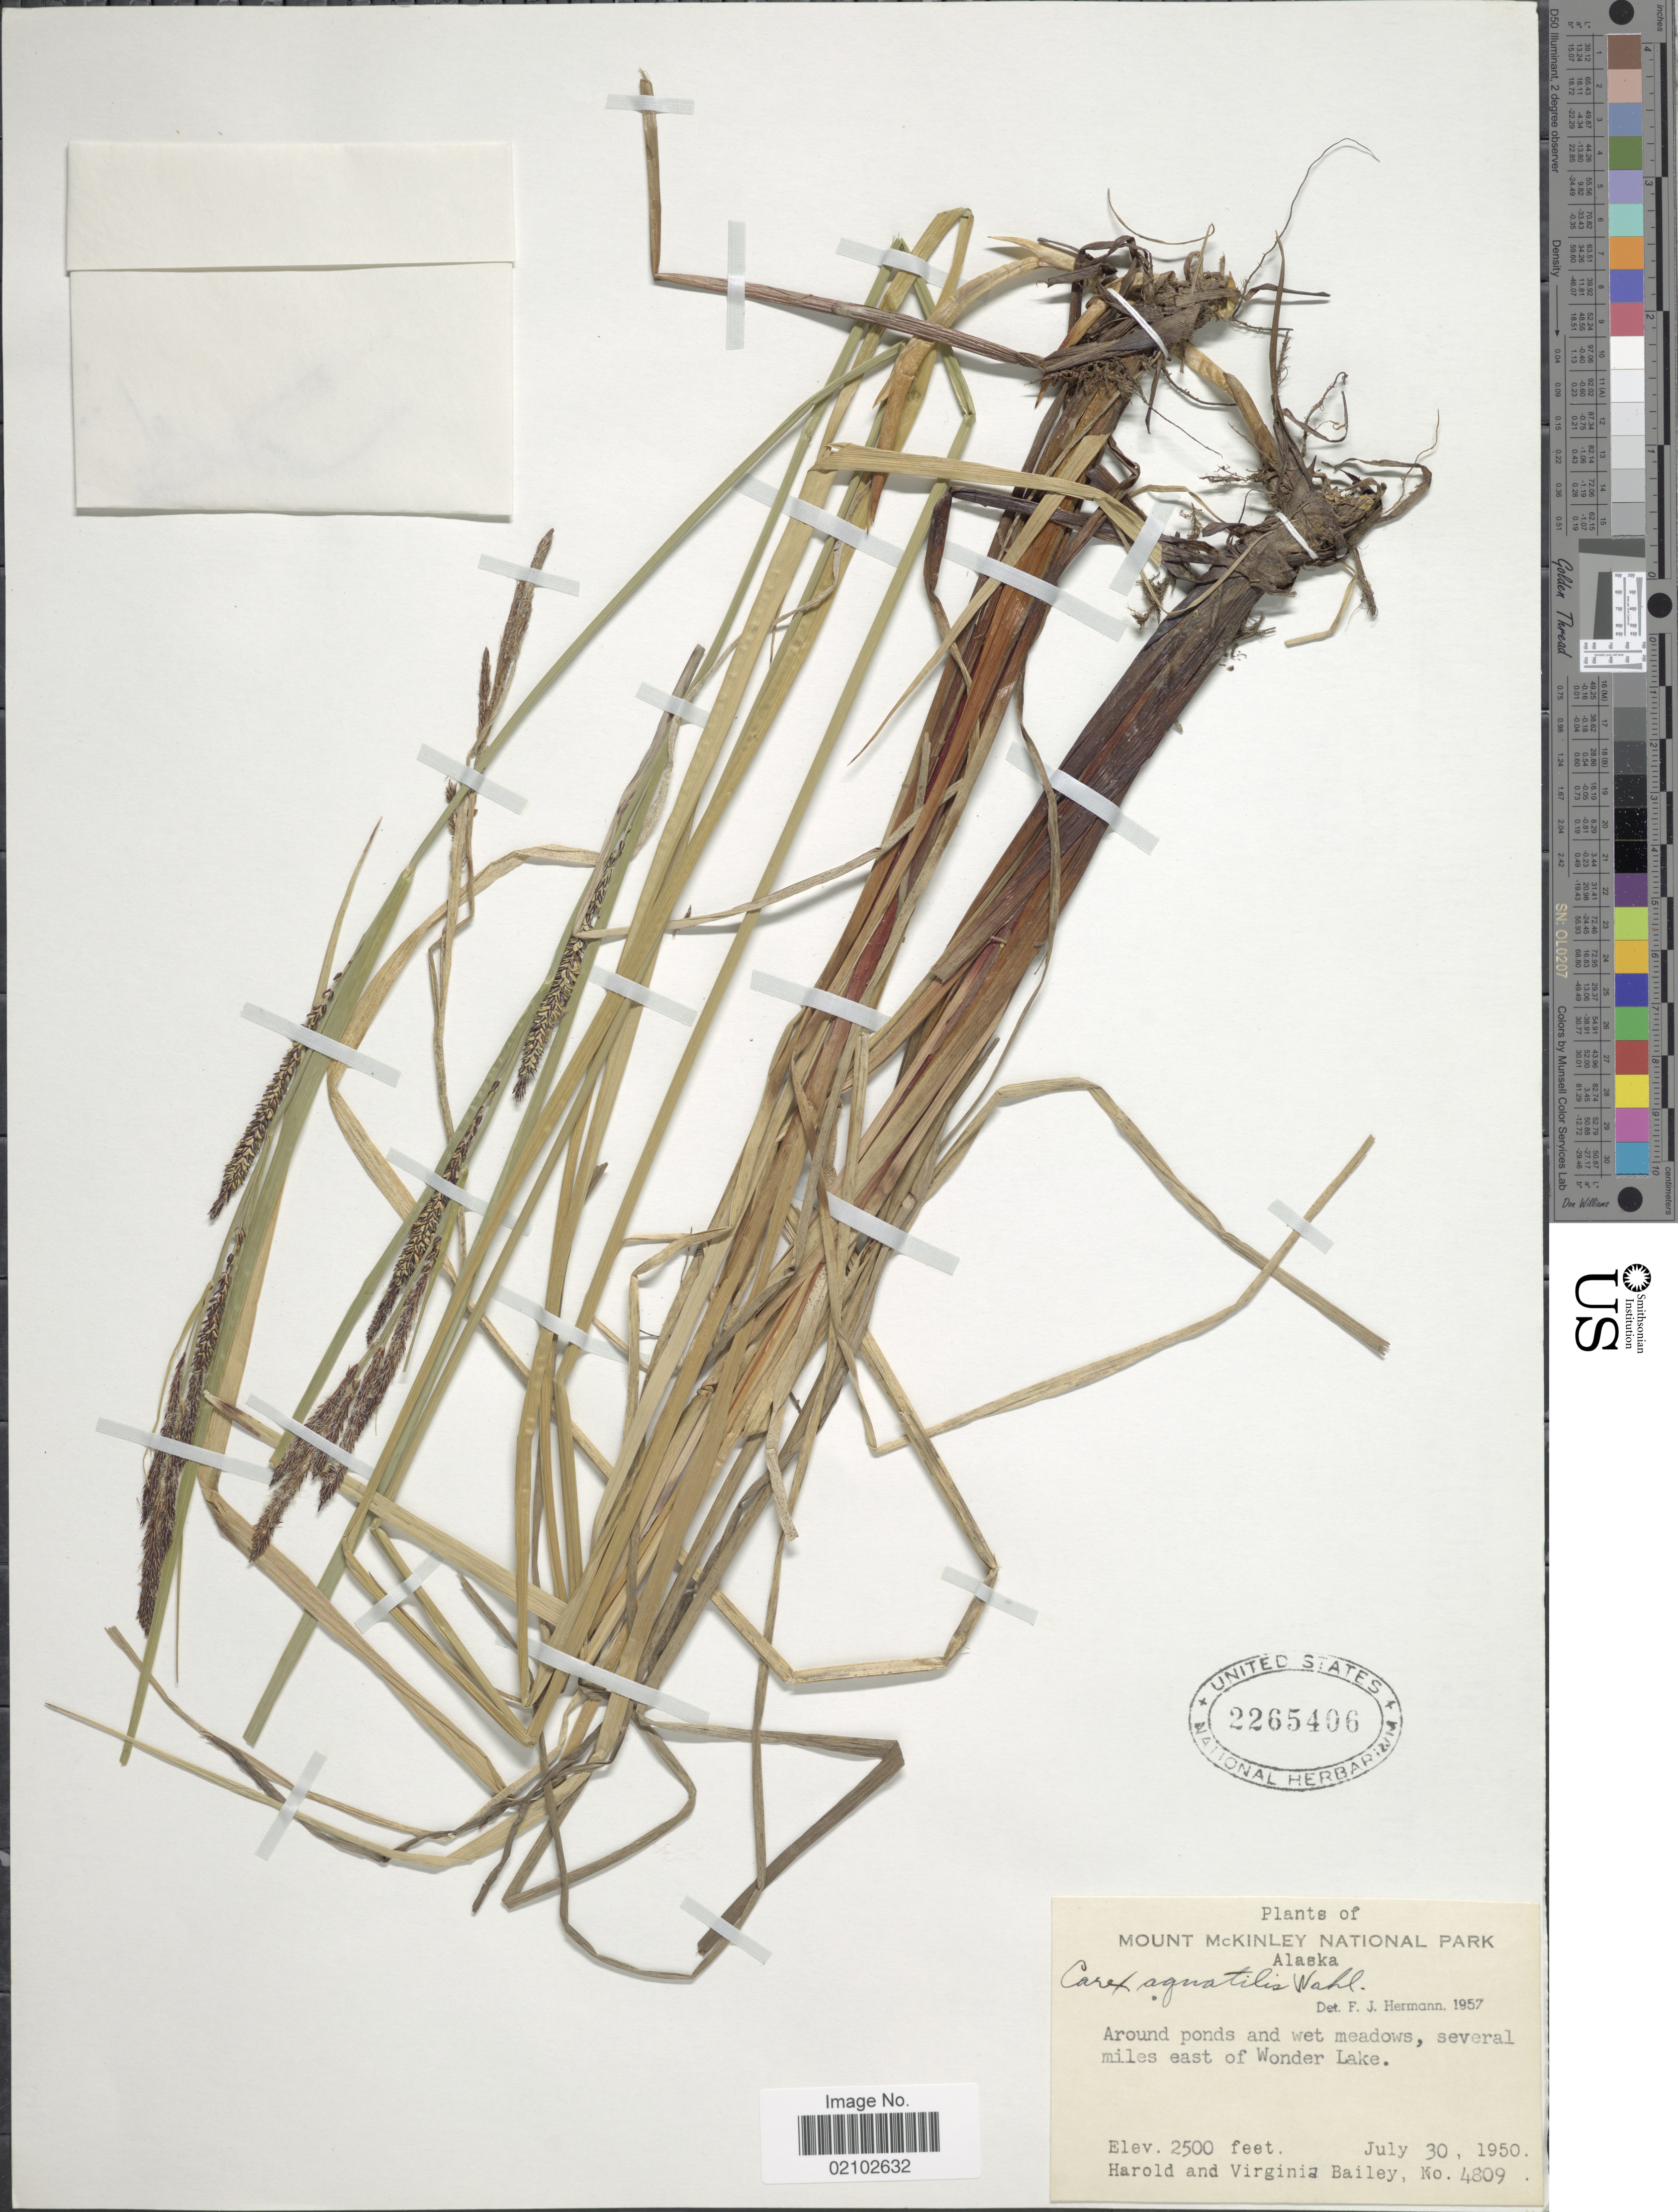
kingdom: Plantae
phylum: Tracheophyta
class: Liliopsida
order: Poales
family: Cyperaceae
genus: Carex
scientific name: Carex aquatilis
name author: Wahlenb.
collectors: H. Bailey & V. L. Bailey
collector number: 4809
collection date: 1950-07-30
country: United States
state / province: Alaska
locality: Mount McKinley National Park, around ponds and wet meadows, several miles east of Wonder Lake.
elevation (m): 762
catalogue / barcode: US 2265406